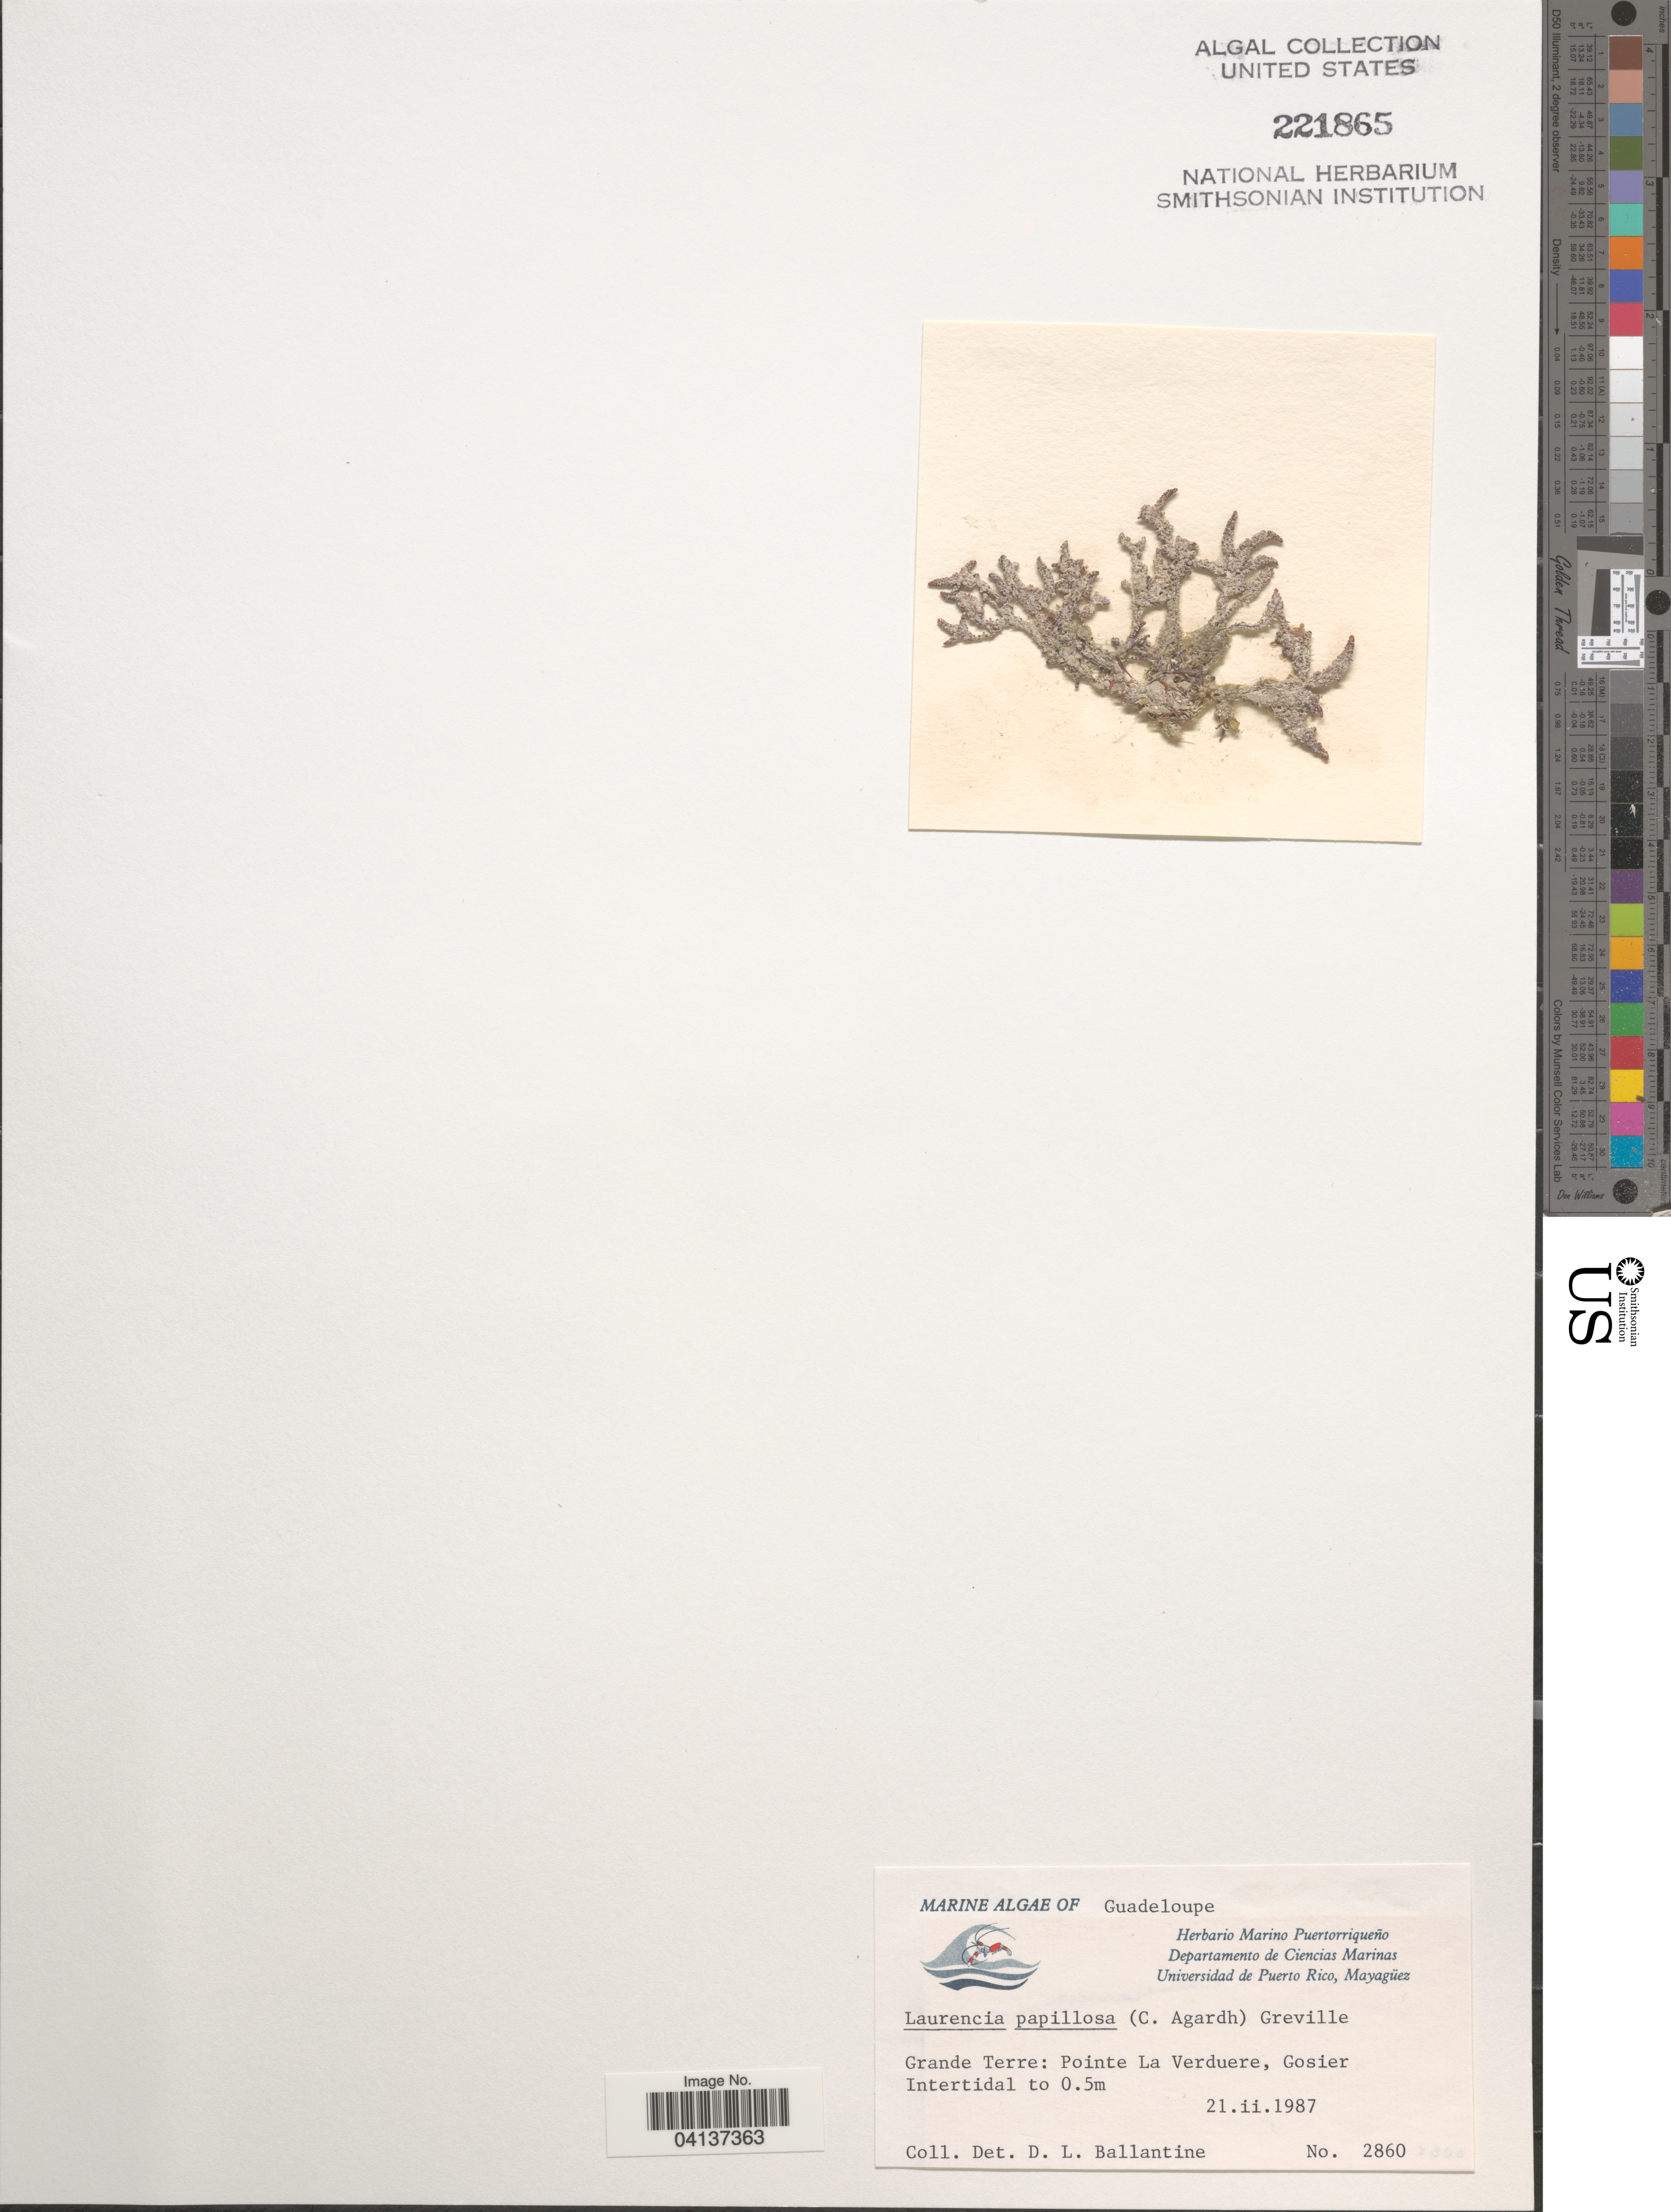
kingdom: Plantae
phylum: Rhodophyta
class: Florideophyceae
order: Ceramiales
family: Rhodomelaceae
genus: Palisada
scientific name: Palisada perforata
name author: (Bory) K.W. Nam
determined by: Algae name updating Project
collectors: D.L. Ballantine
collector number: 2860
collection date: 1987-02-21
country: Guadeloupe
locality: Grande Terre: Pointe La Verduere, Gosier.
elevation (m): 0.5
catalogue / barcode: US 221865